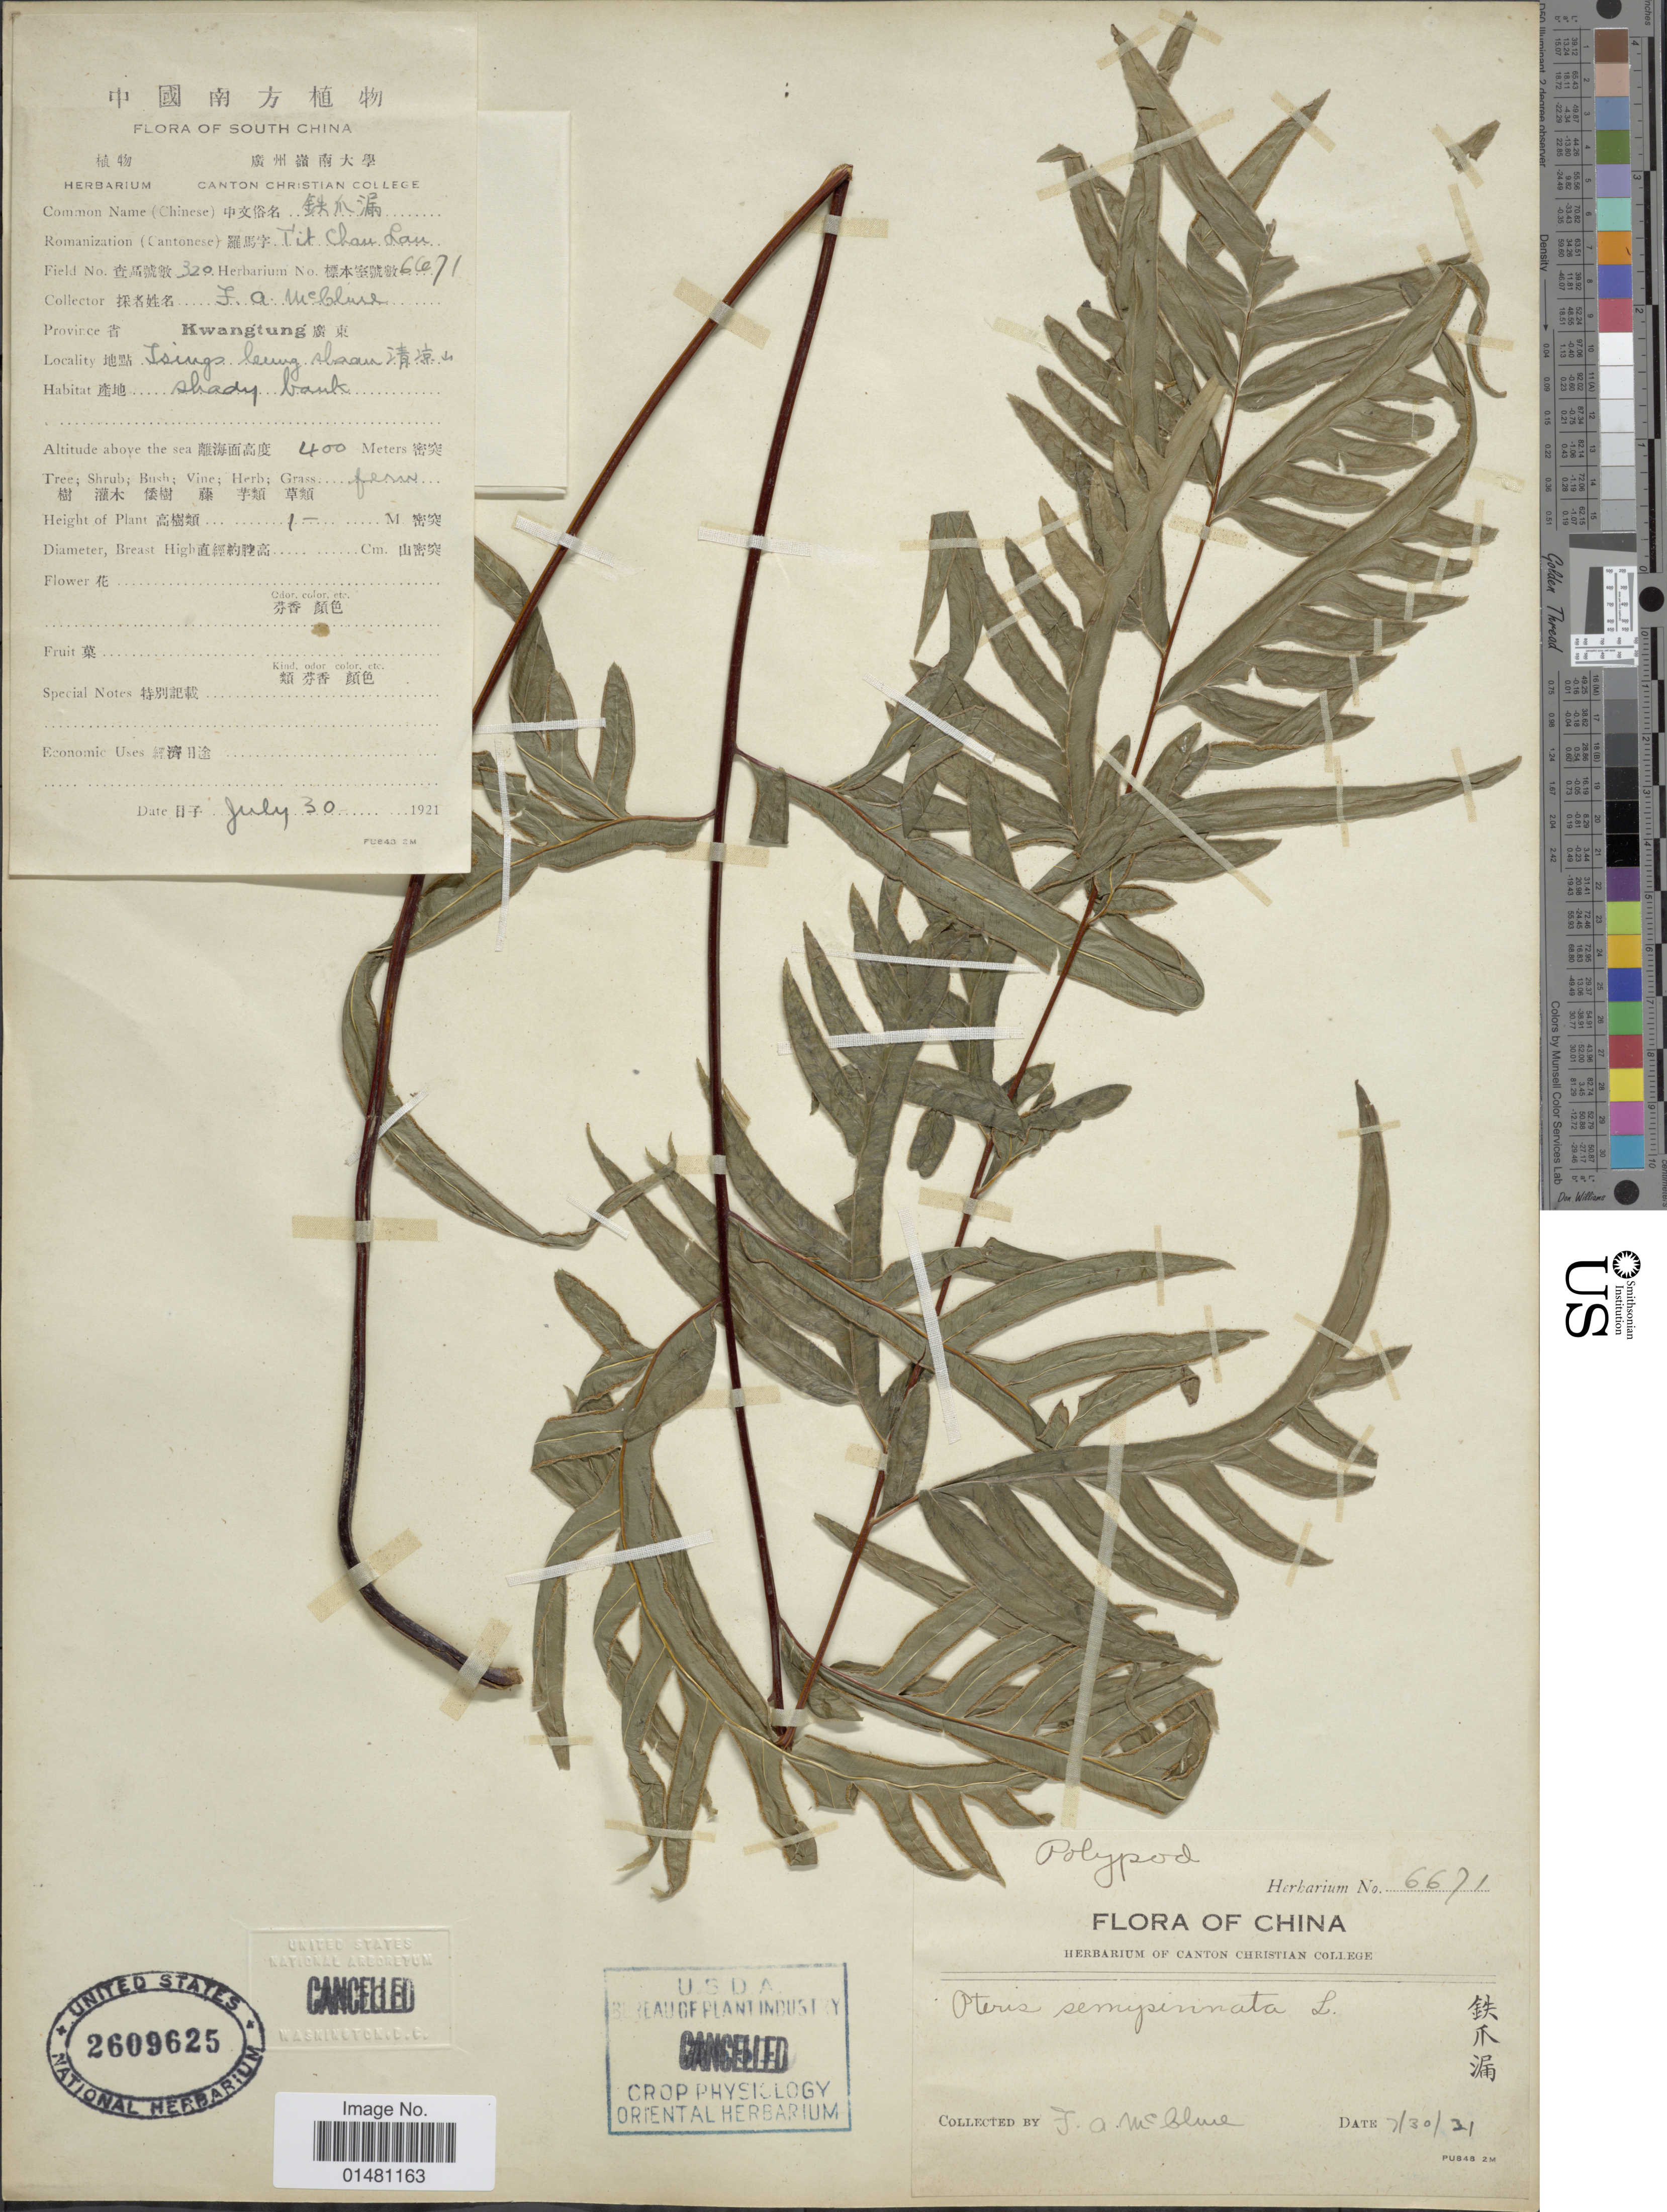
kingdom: Plantae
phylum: Tracheophyta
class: Polypodiopsida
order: Polypodiales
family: Pteridaceae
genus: Pteris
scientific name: Pteris semipinnata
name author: L.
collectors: F. A. McClure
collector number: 320/6671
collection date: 1921-07-30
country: China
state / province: Guangdong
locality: South China, Province Kwangtung, Isings Cung Haan [interpreted]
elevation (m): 400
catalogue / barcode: US 2609625